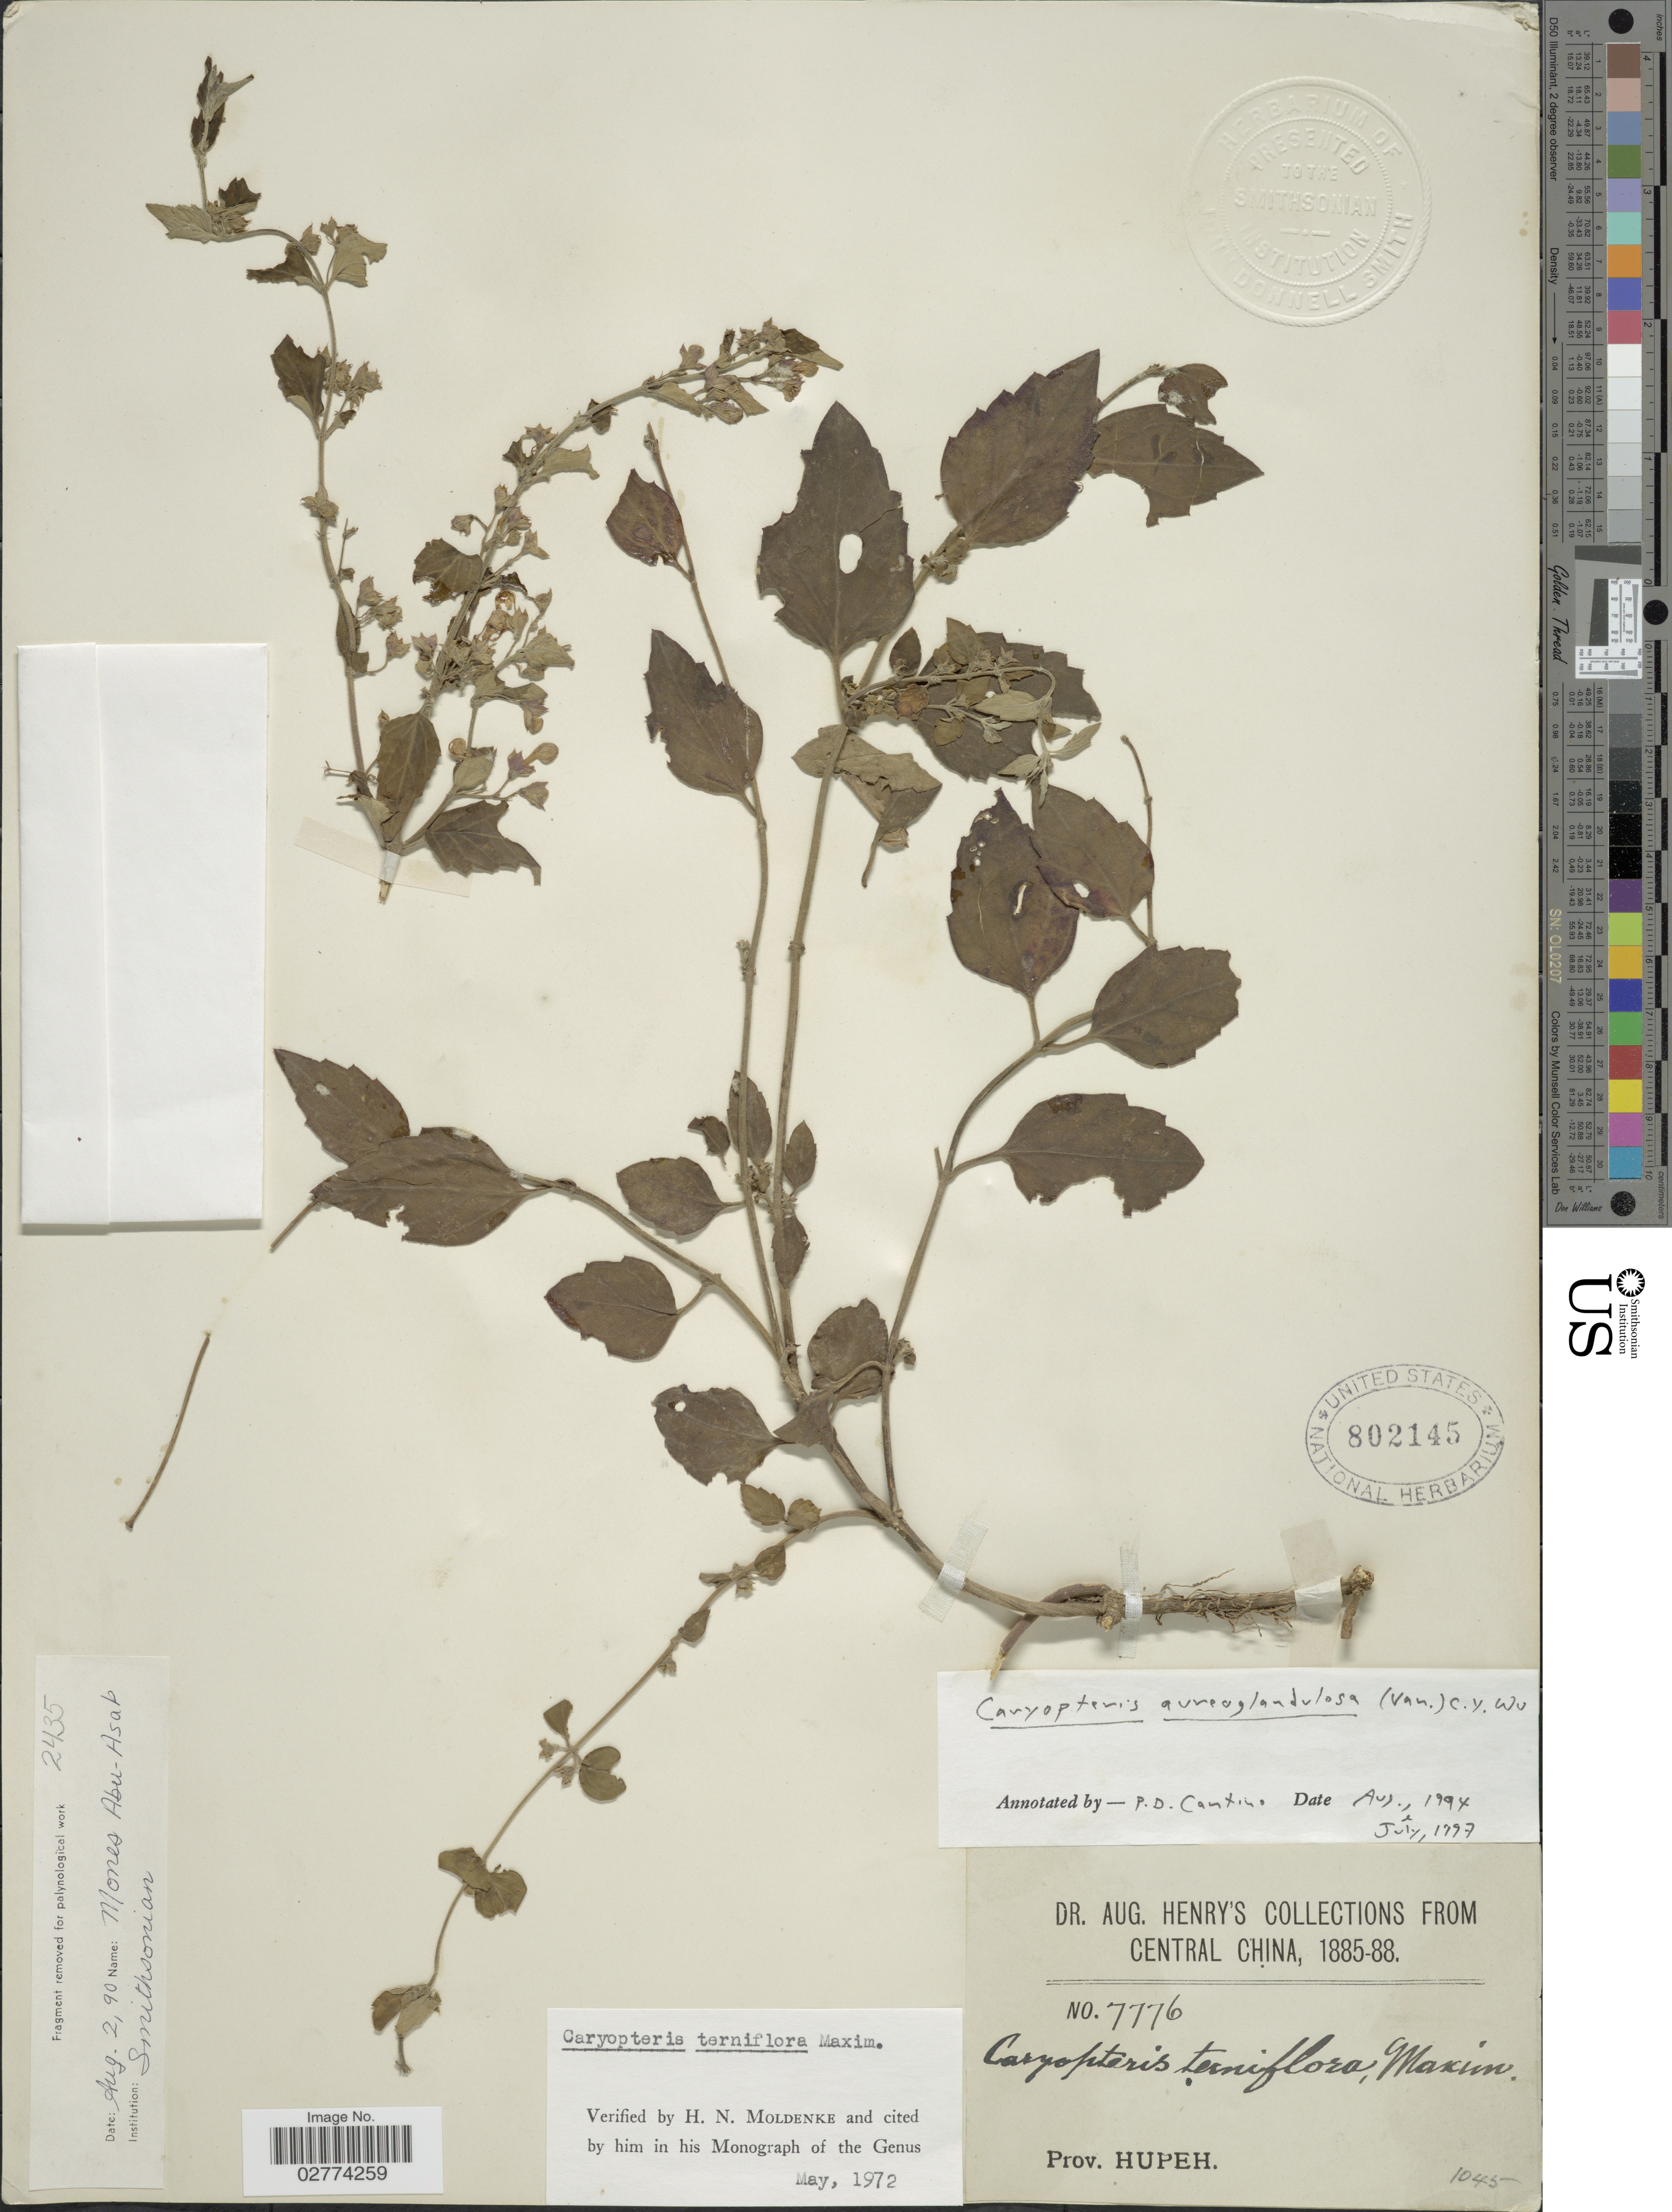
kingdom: Plantae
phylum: Tracheophyta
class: Magnoliopsida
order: Lamiales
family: Lamiaceae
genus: Caryopteris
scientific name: Caryopteris aureoglandulosa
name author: (Vaniot) C.Y. Wu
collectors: A. Henry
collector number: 7776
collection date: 1885/1888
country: China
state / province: Hubei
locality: Central China. Prov. Hupeh.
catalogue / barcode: US 802145